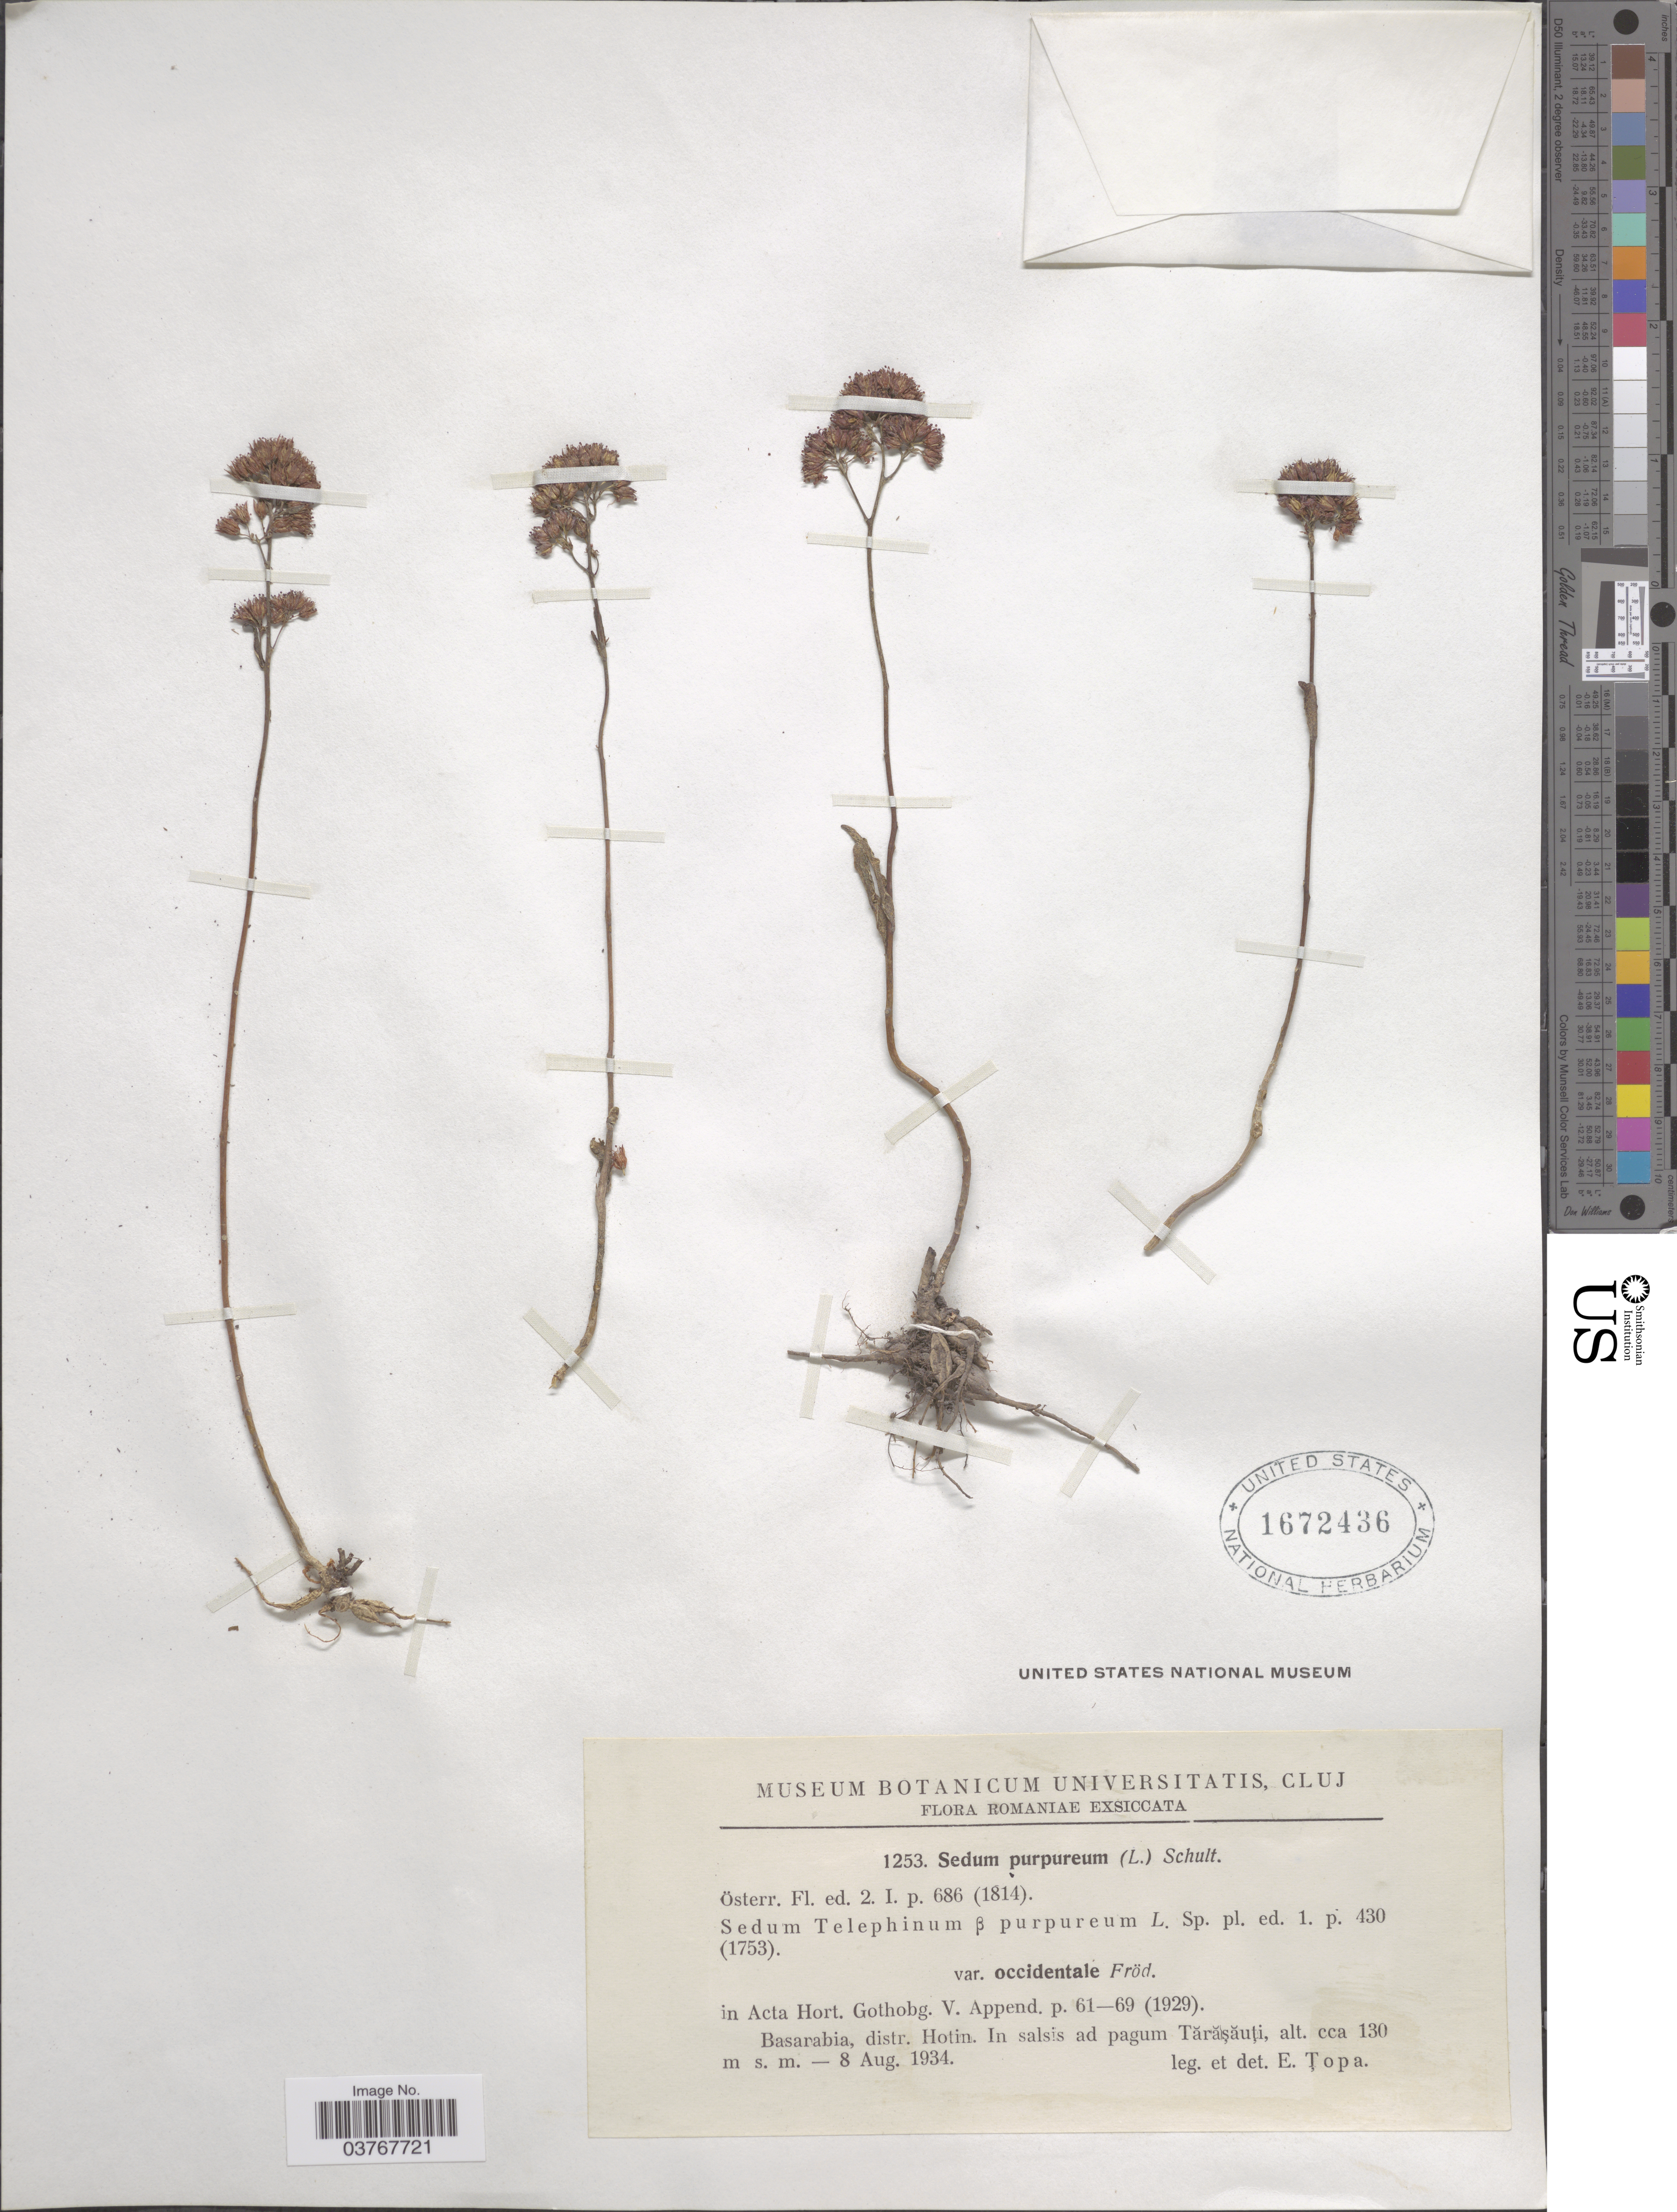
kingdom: Plantae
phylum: Tracheophyta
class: Magnoliopsida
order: Saxifragales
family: Crassulaceae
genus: Sedum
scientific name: Sedum purpureum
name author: (L.) Schult.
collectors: E. Topa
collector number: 1253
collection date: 1934-08-08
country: Romania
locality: Romaniae. Basarabia, distr. Hotin. In salsis ad pagum Tărăşăuţi.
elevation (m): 130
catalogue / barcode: US 1672436